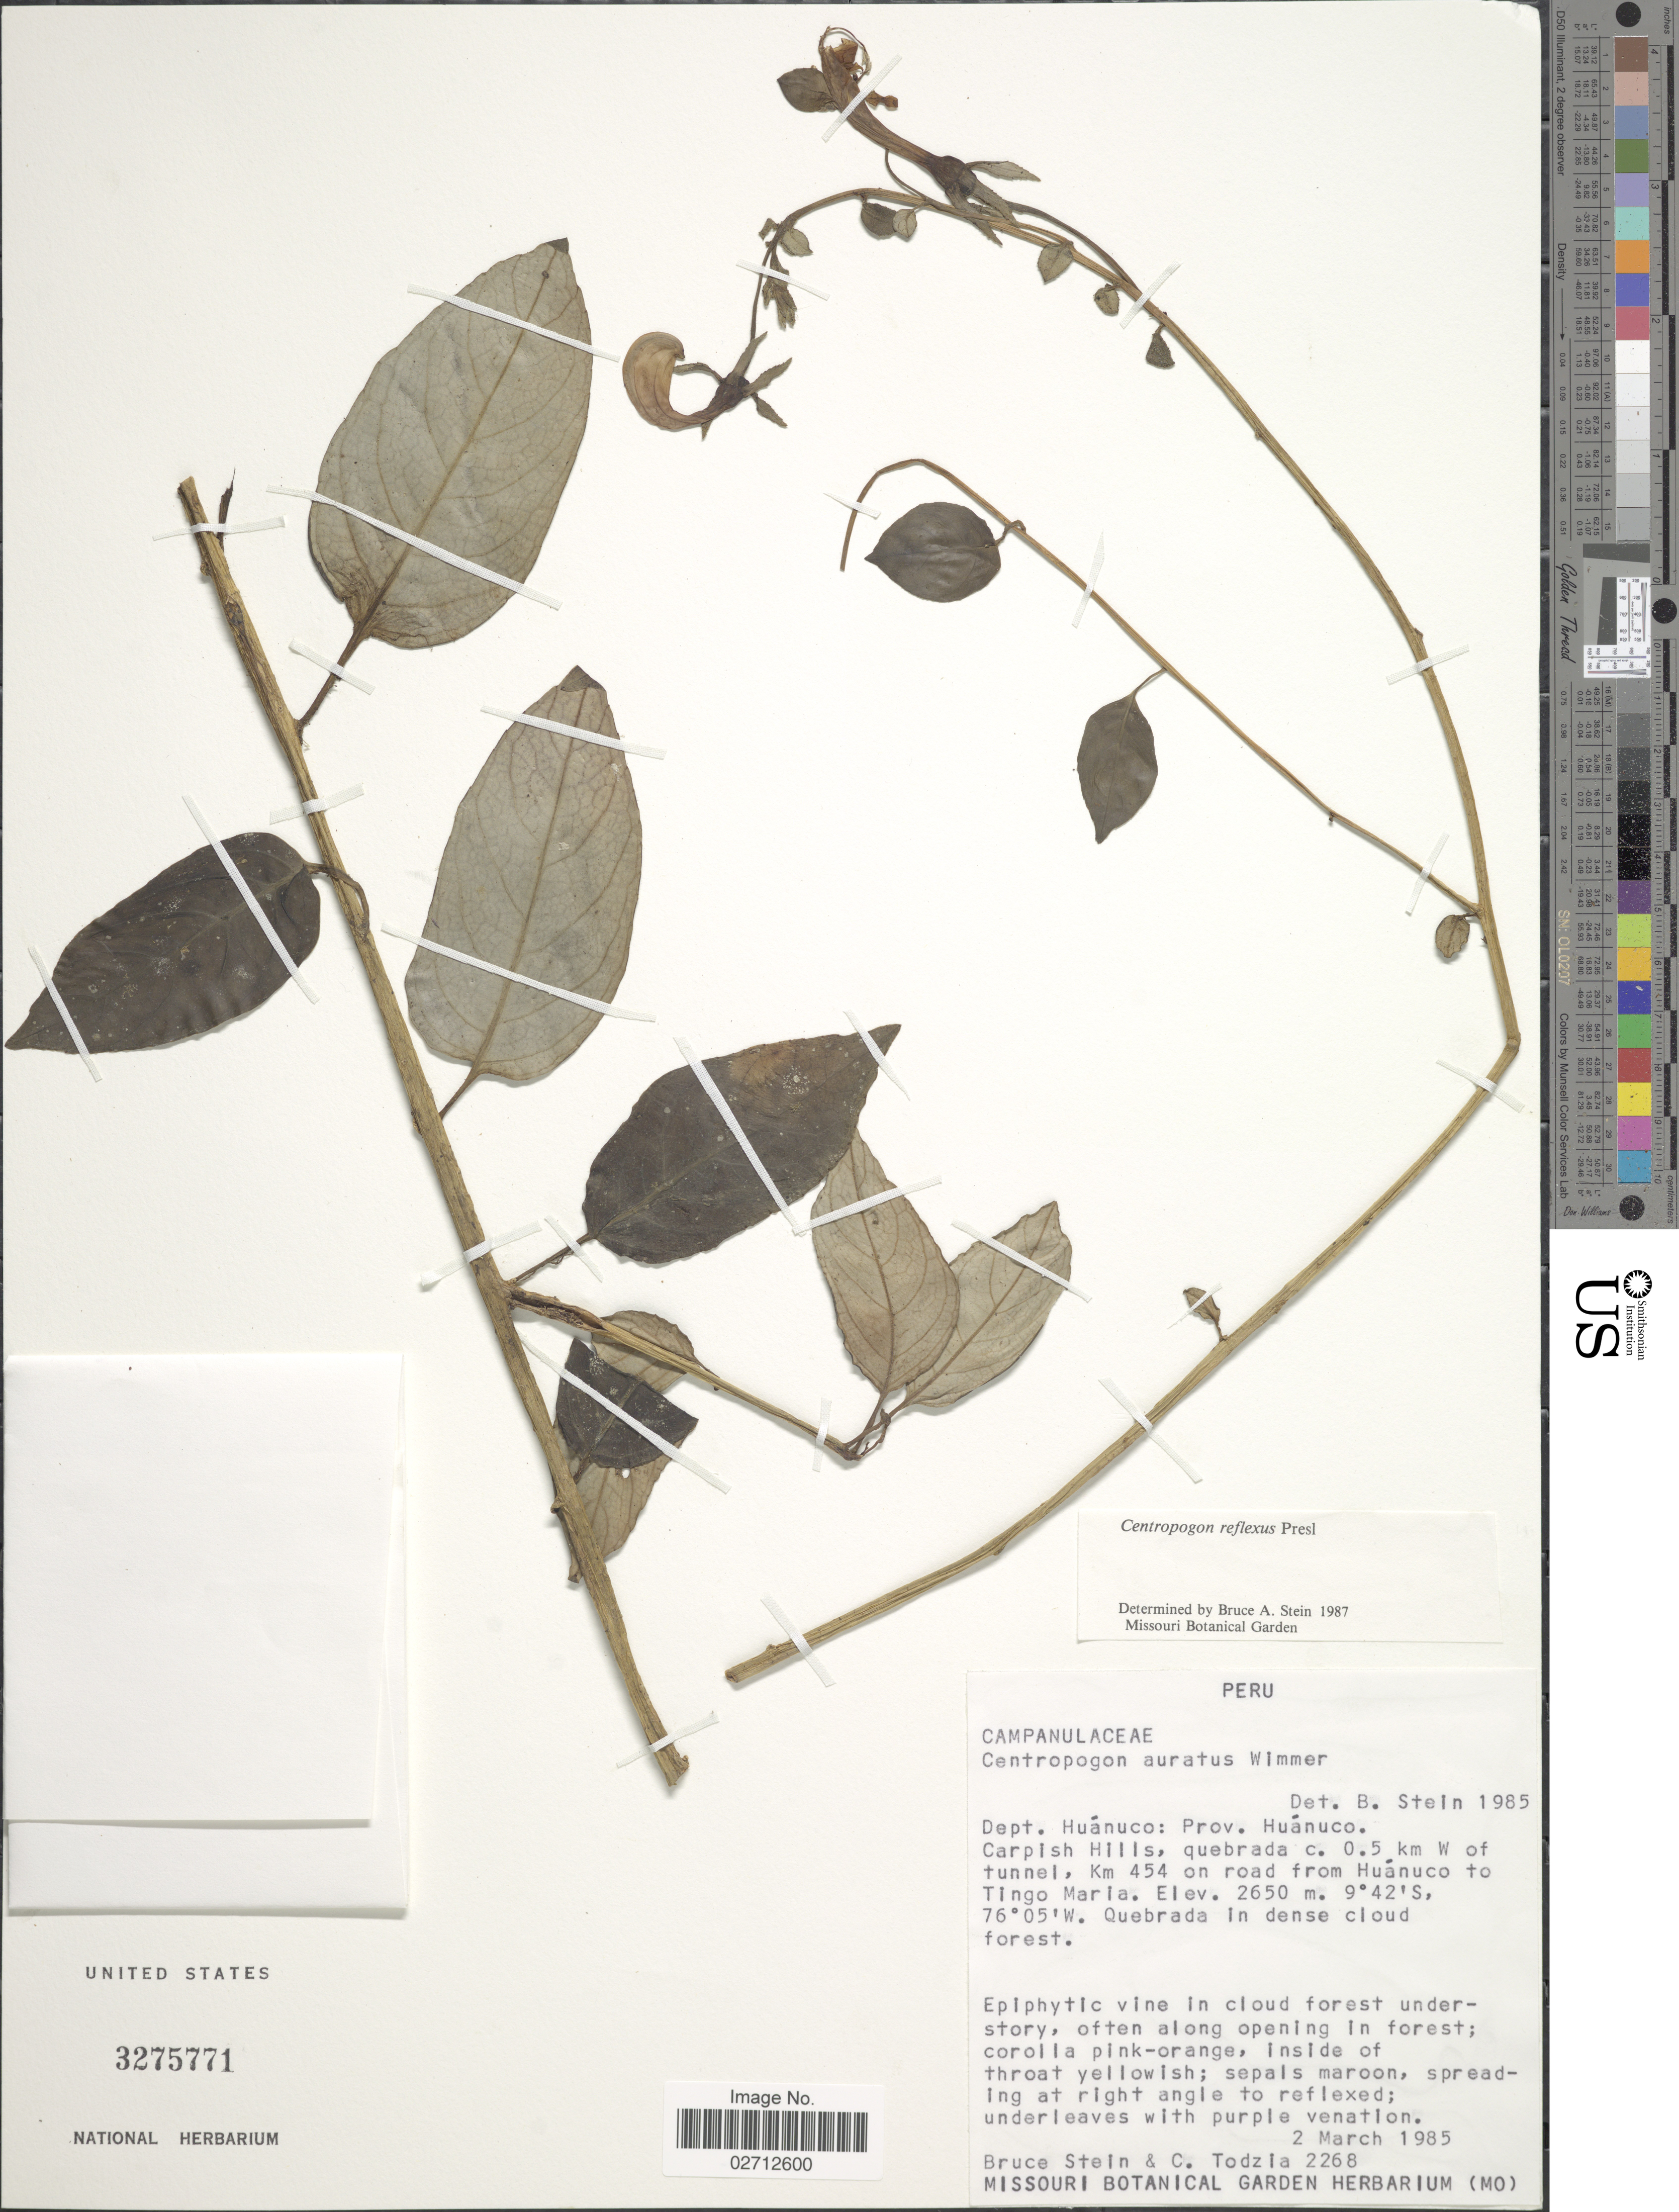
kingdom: Plantae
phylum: Tracheophyta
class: Magnoliopsida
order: Asterales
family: Campanulaceae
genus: Centropogon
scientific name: Centropogon reflexus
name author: C. Presl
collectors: B. A. Stein & C. A. Todzia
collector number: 2268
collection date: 1985-03-02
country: Peru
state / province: Huánuco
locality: Dept. Huánuco: Carpish Hills, quebrada c. 0.5 km W of tunnel, Km 454 on road from Huánuco to Tingo Maria. Quebrada in dense cloud forest.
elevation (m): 2650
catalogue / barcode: US 3275771